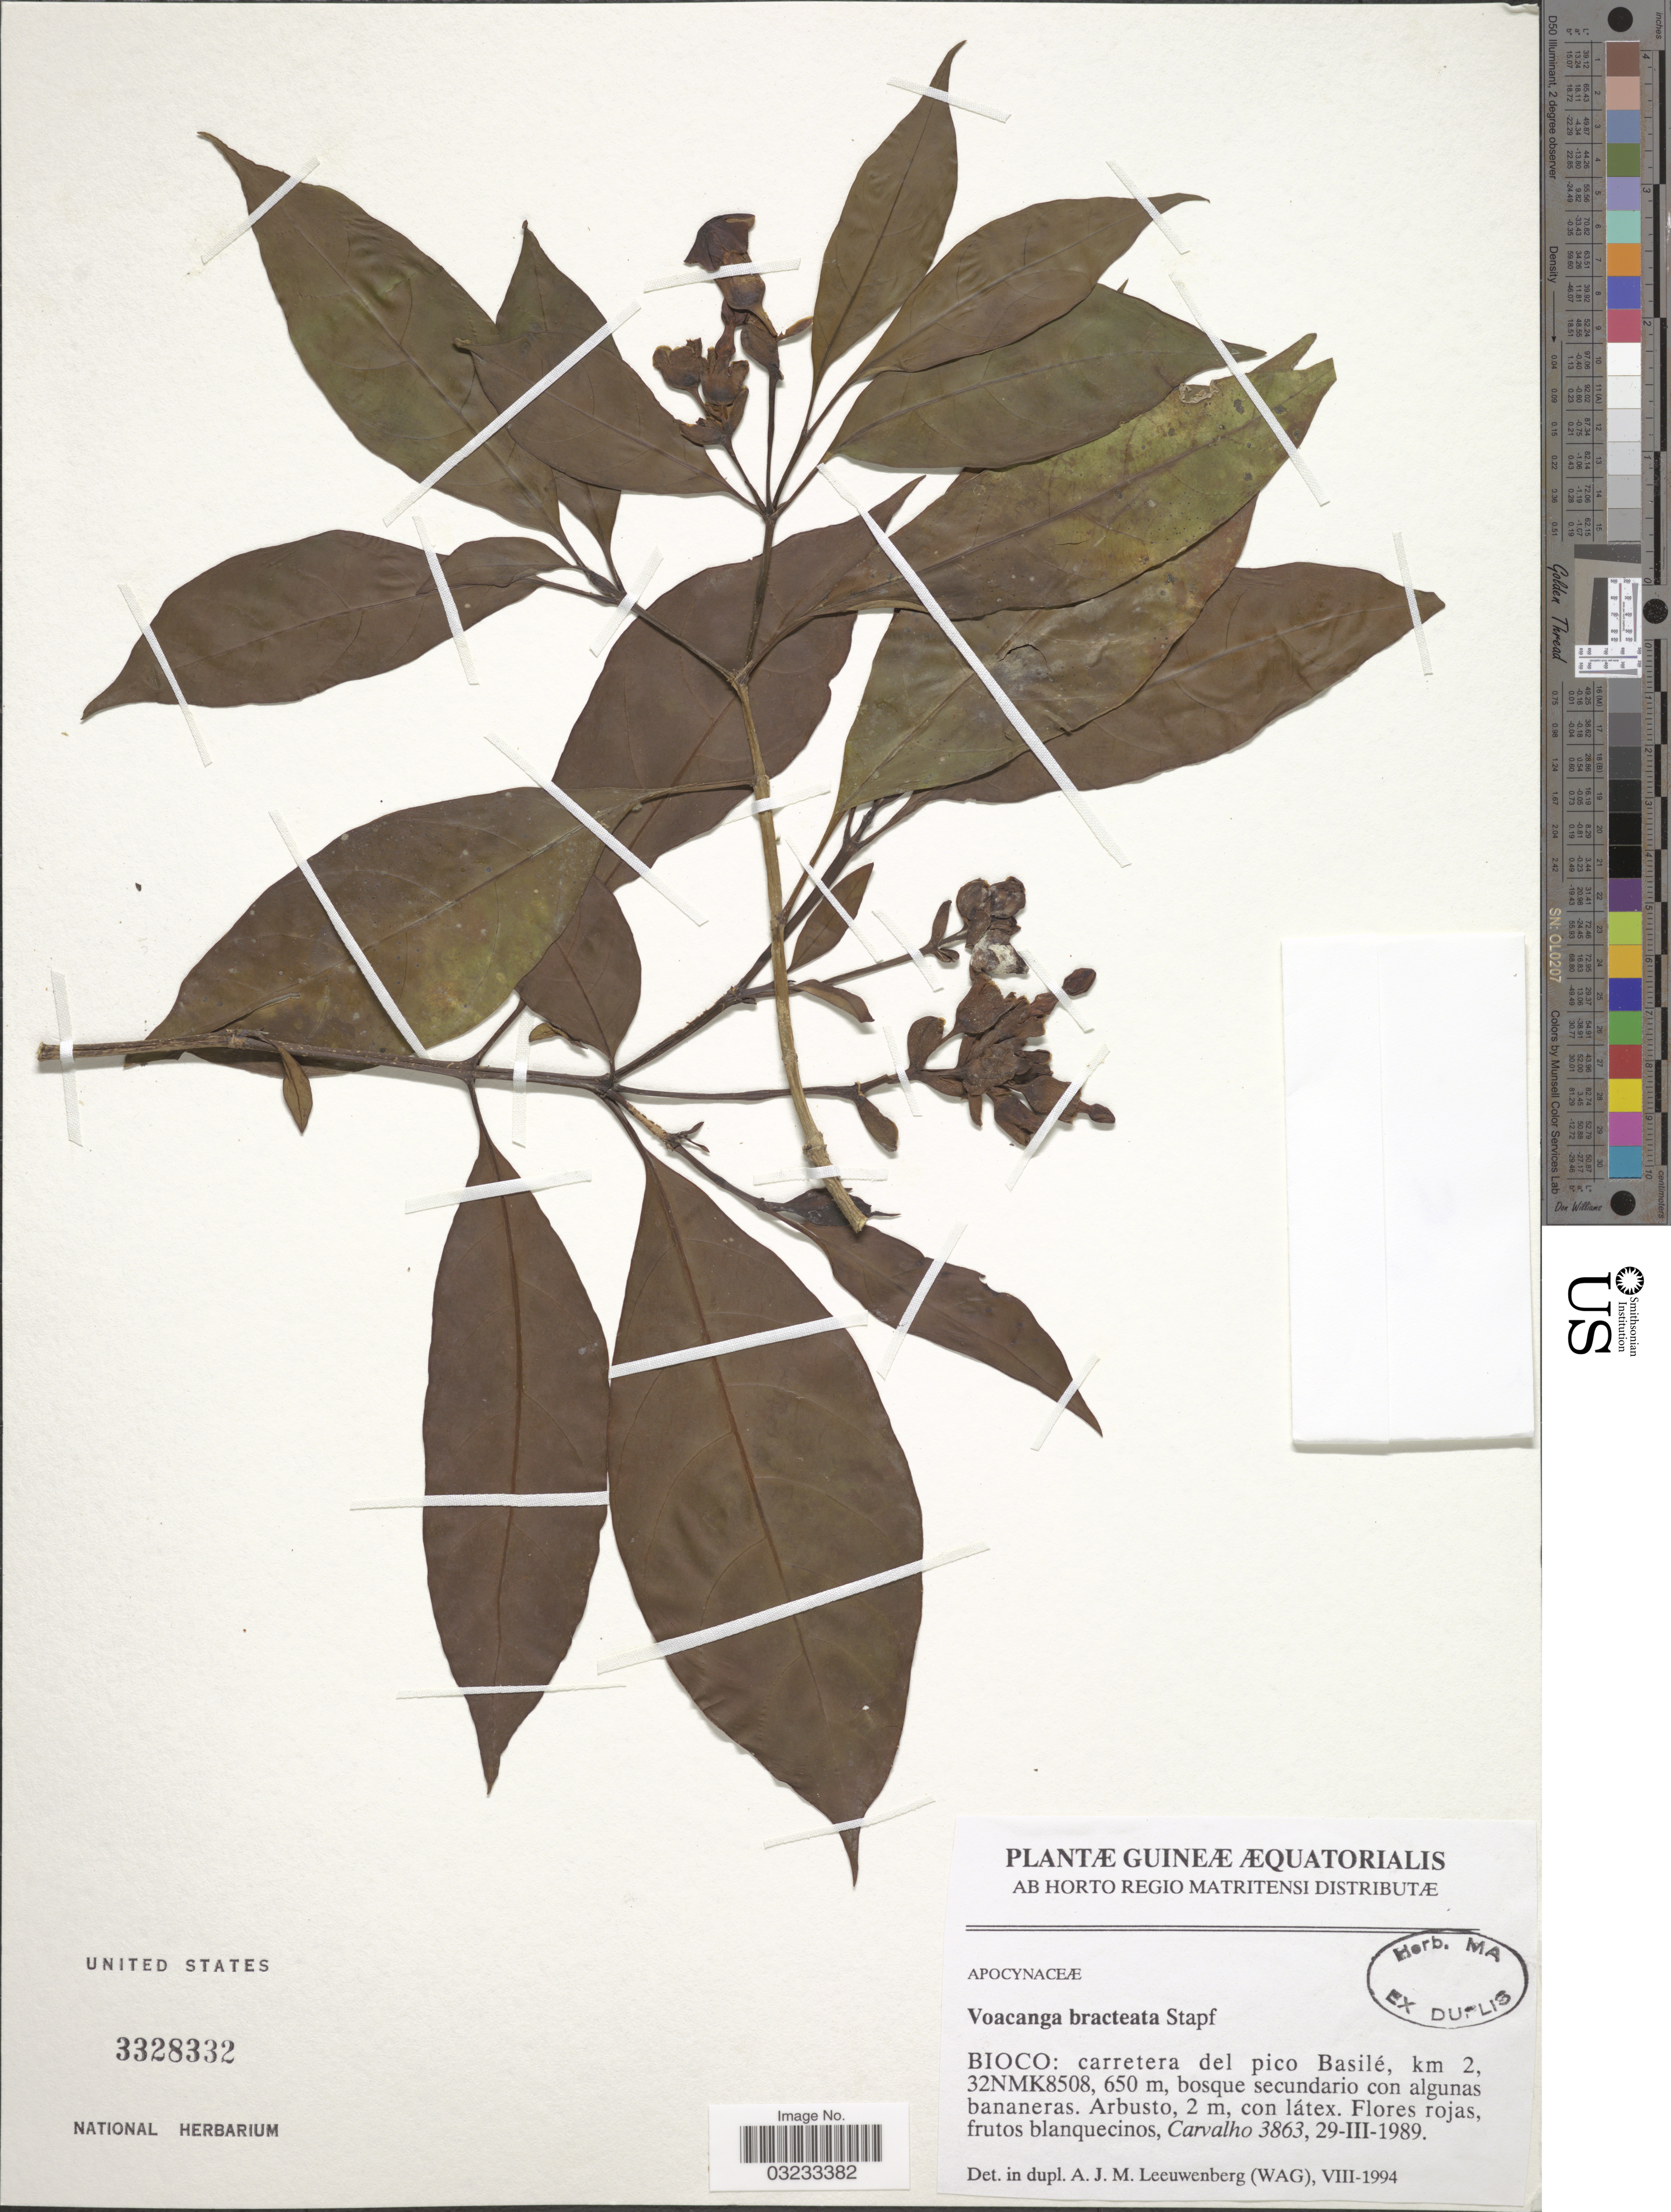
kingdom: Plantae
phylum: Tracheophyta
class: Magnoliopsida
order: Gentianales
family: Apocynaceae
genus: Voacanga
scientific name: Voacanga bracteata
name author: Stapf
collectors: Carvalho, --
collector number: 3863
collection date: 1989-03-29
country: Equatorial Guinea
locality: Guineæ Æquatorialis, Bioco: carretera del pico Basilé, km 2, 32NMK8508.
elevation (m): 650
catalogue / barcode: US 3328832